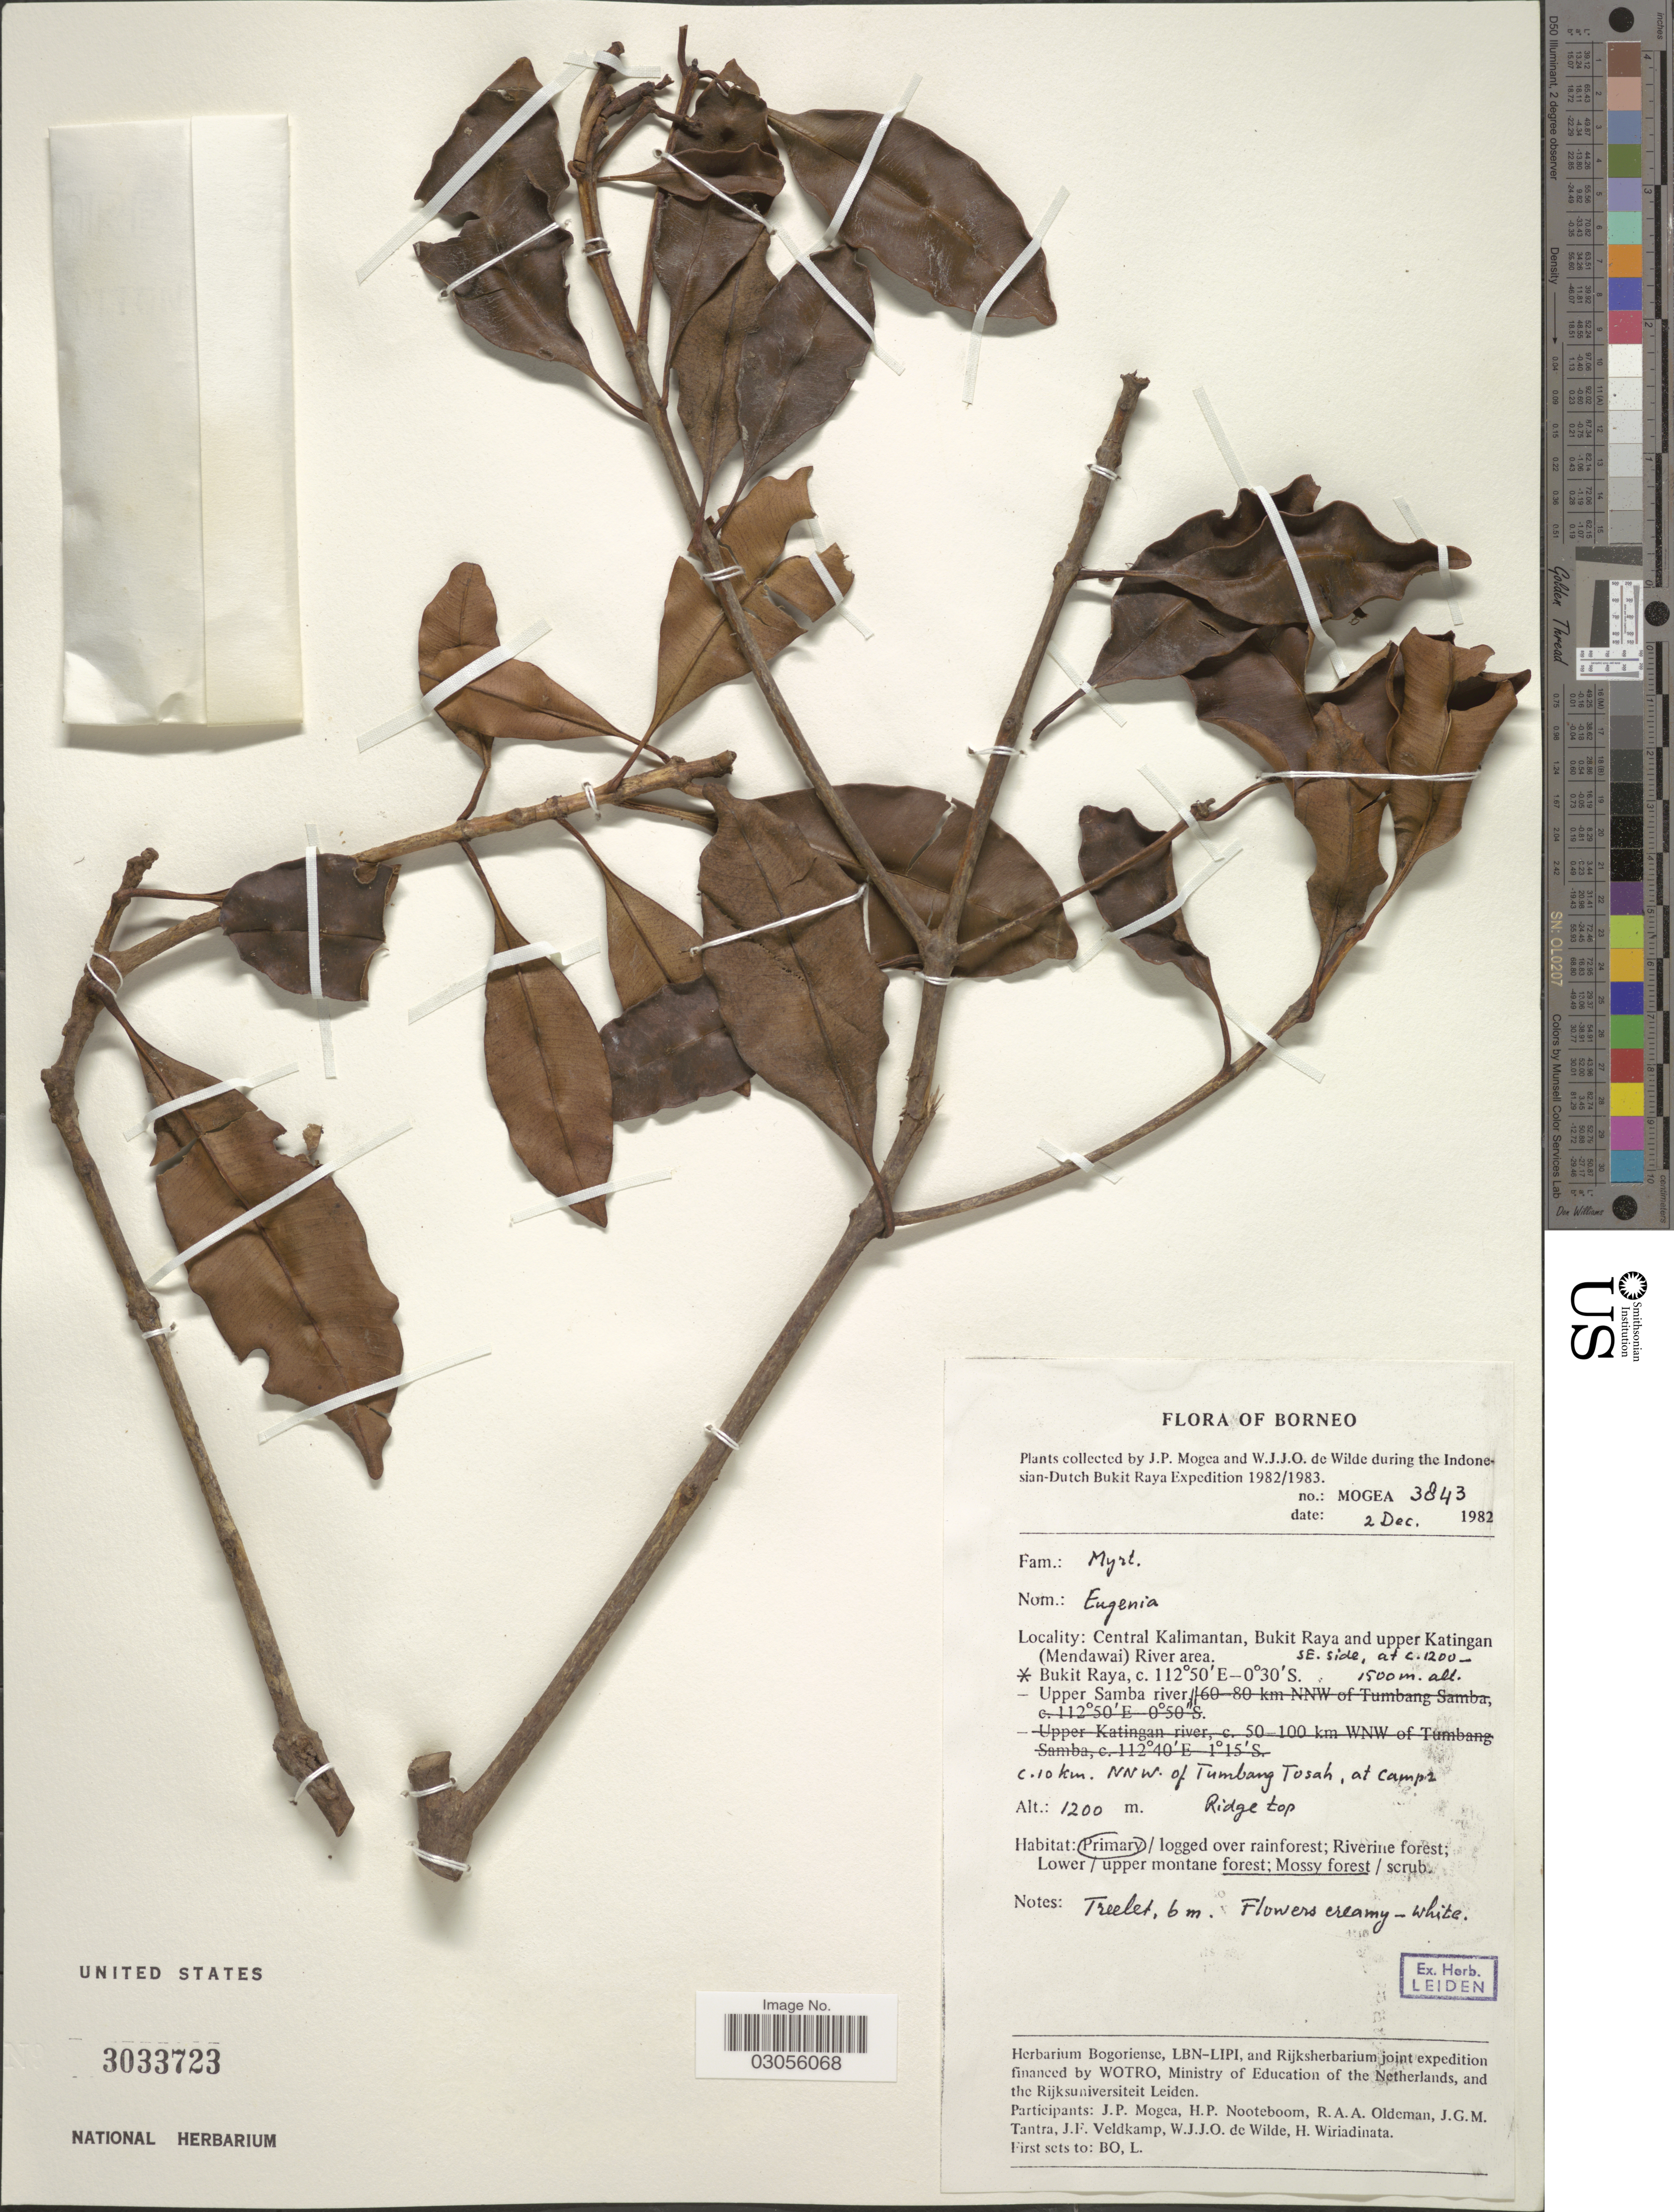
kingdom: Plantae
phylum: Tracheophyta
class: Magnoliopsida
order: Myrtales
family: Myrtaceae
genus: Eugenia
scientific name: Eugenia sp.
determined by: Strong, M. T., (US), Smithsonian Institution - National Museum of Natural History (UNITED STATES)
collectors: J. Mogea & W. J. de Wilde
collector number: MOGEA 3843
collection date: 1982-12-02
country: Indonesia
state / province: Kalimantan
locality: Borneo. Central Kalimantan, Bukit Raya and upper Katingan (Mendawai) River area. SE. side. Upper Samba river. C. 10 km. NNW. of Tumbang Tosah, at camp 2.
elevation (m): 1200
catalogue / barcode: US 3033723